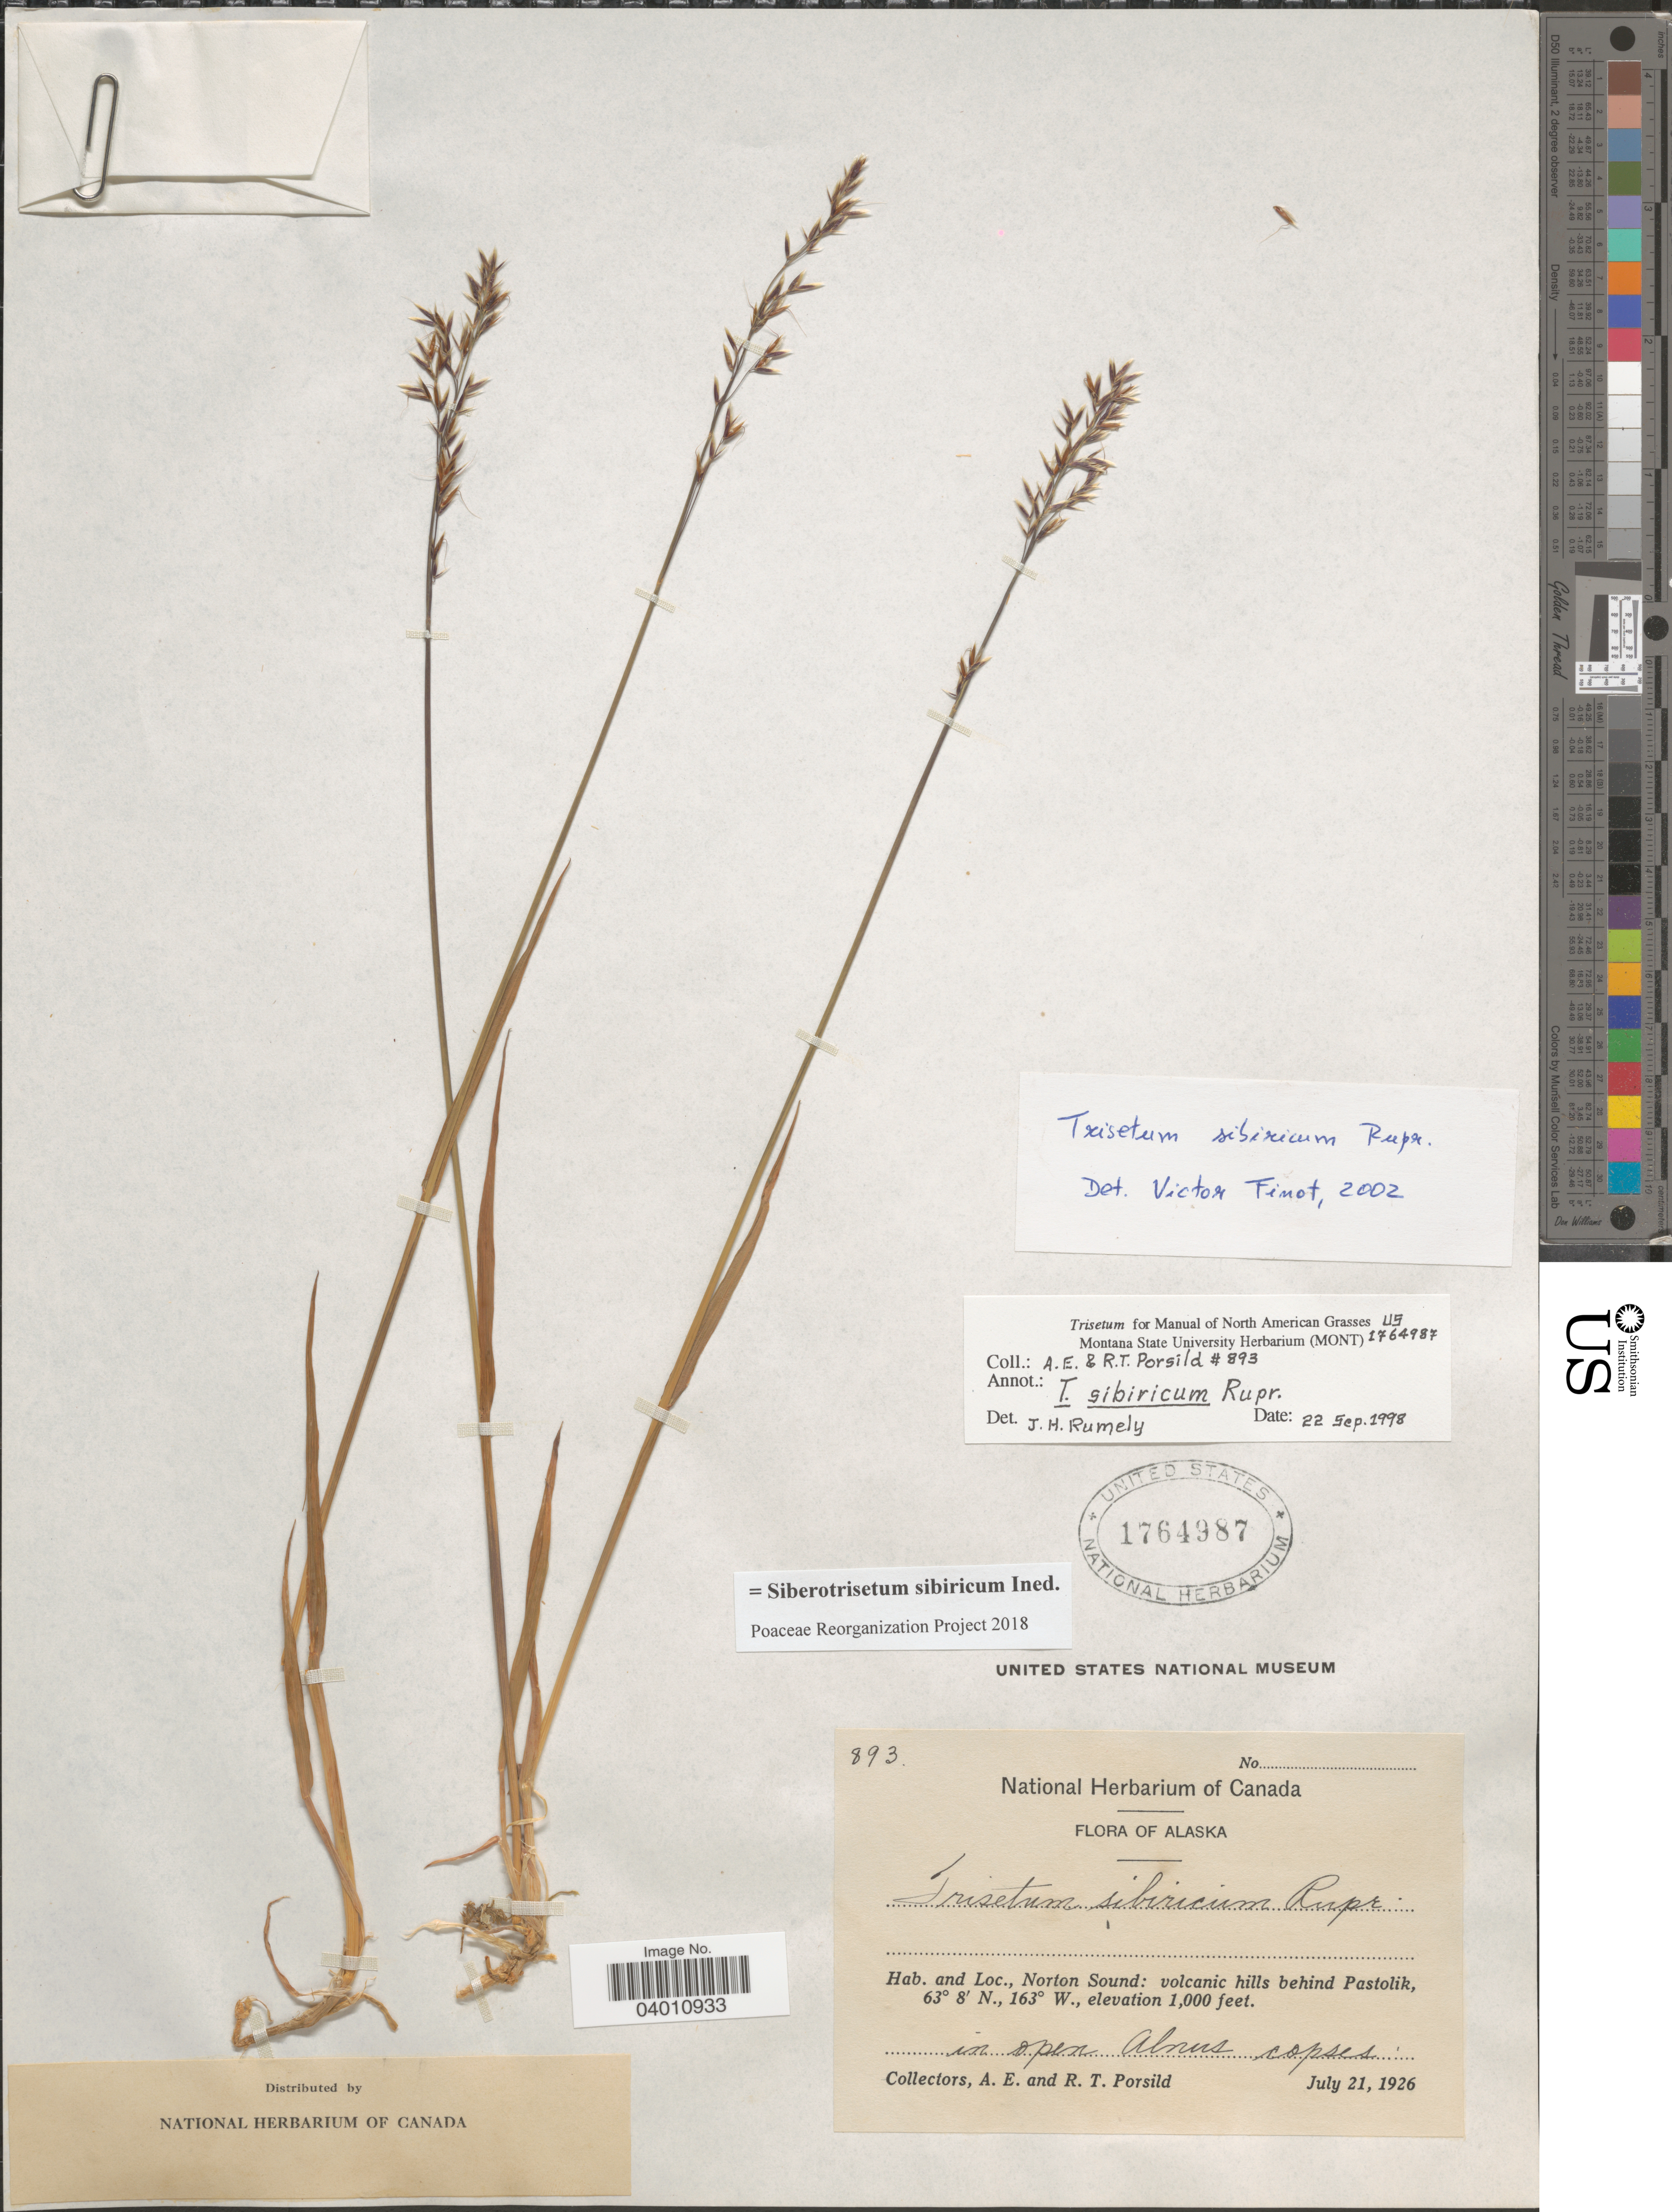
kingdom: Plantae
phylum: Tracheophyta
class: Liliopsida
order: Poales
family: Poaceae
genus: Sibirotrisetum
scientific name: Sibirotrisetum sibiricum (Rupr.) P. Barberá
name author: (Rupr.) Barberá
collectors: A. E. Porsild & R. T. Porsild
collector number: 893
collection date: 1926-07-21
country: United States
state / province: Alaska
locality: Norton Sound: volcanic hills behind Pastolik.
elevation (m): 305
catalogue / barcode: US 1764987